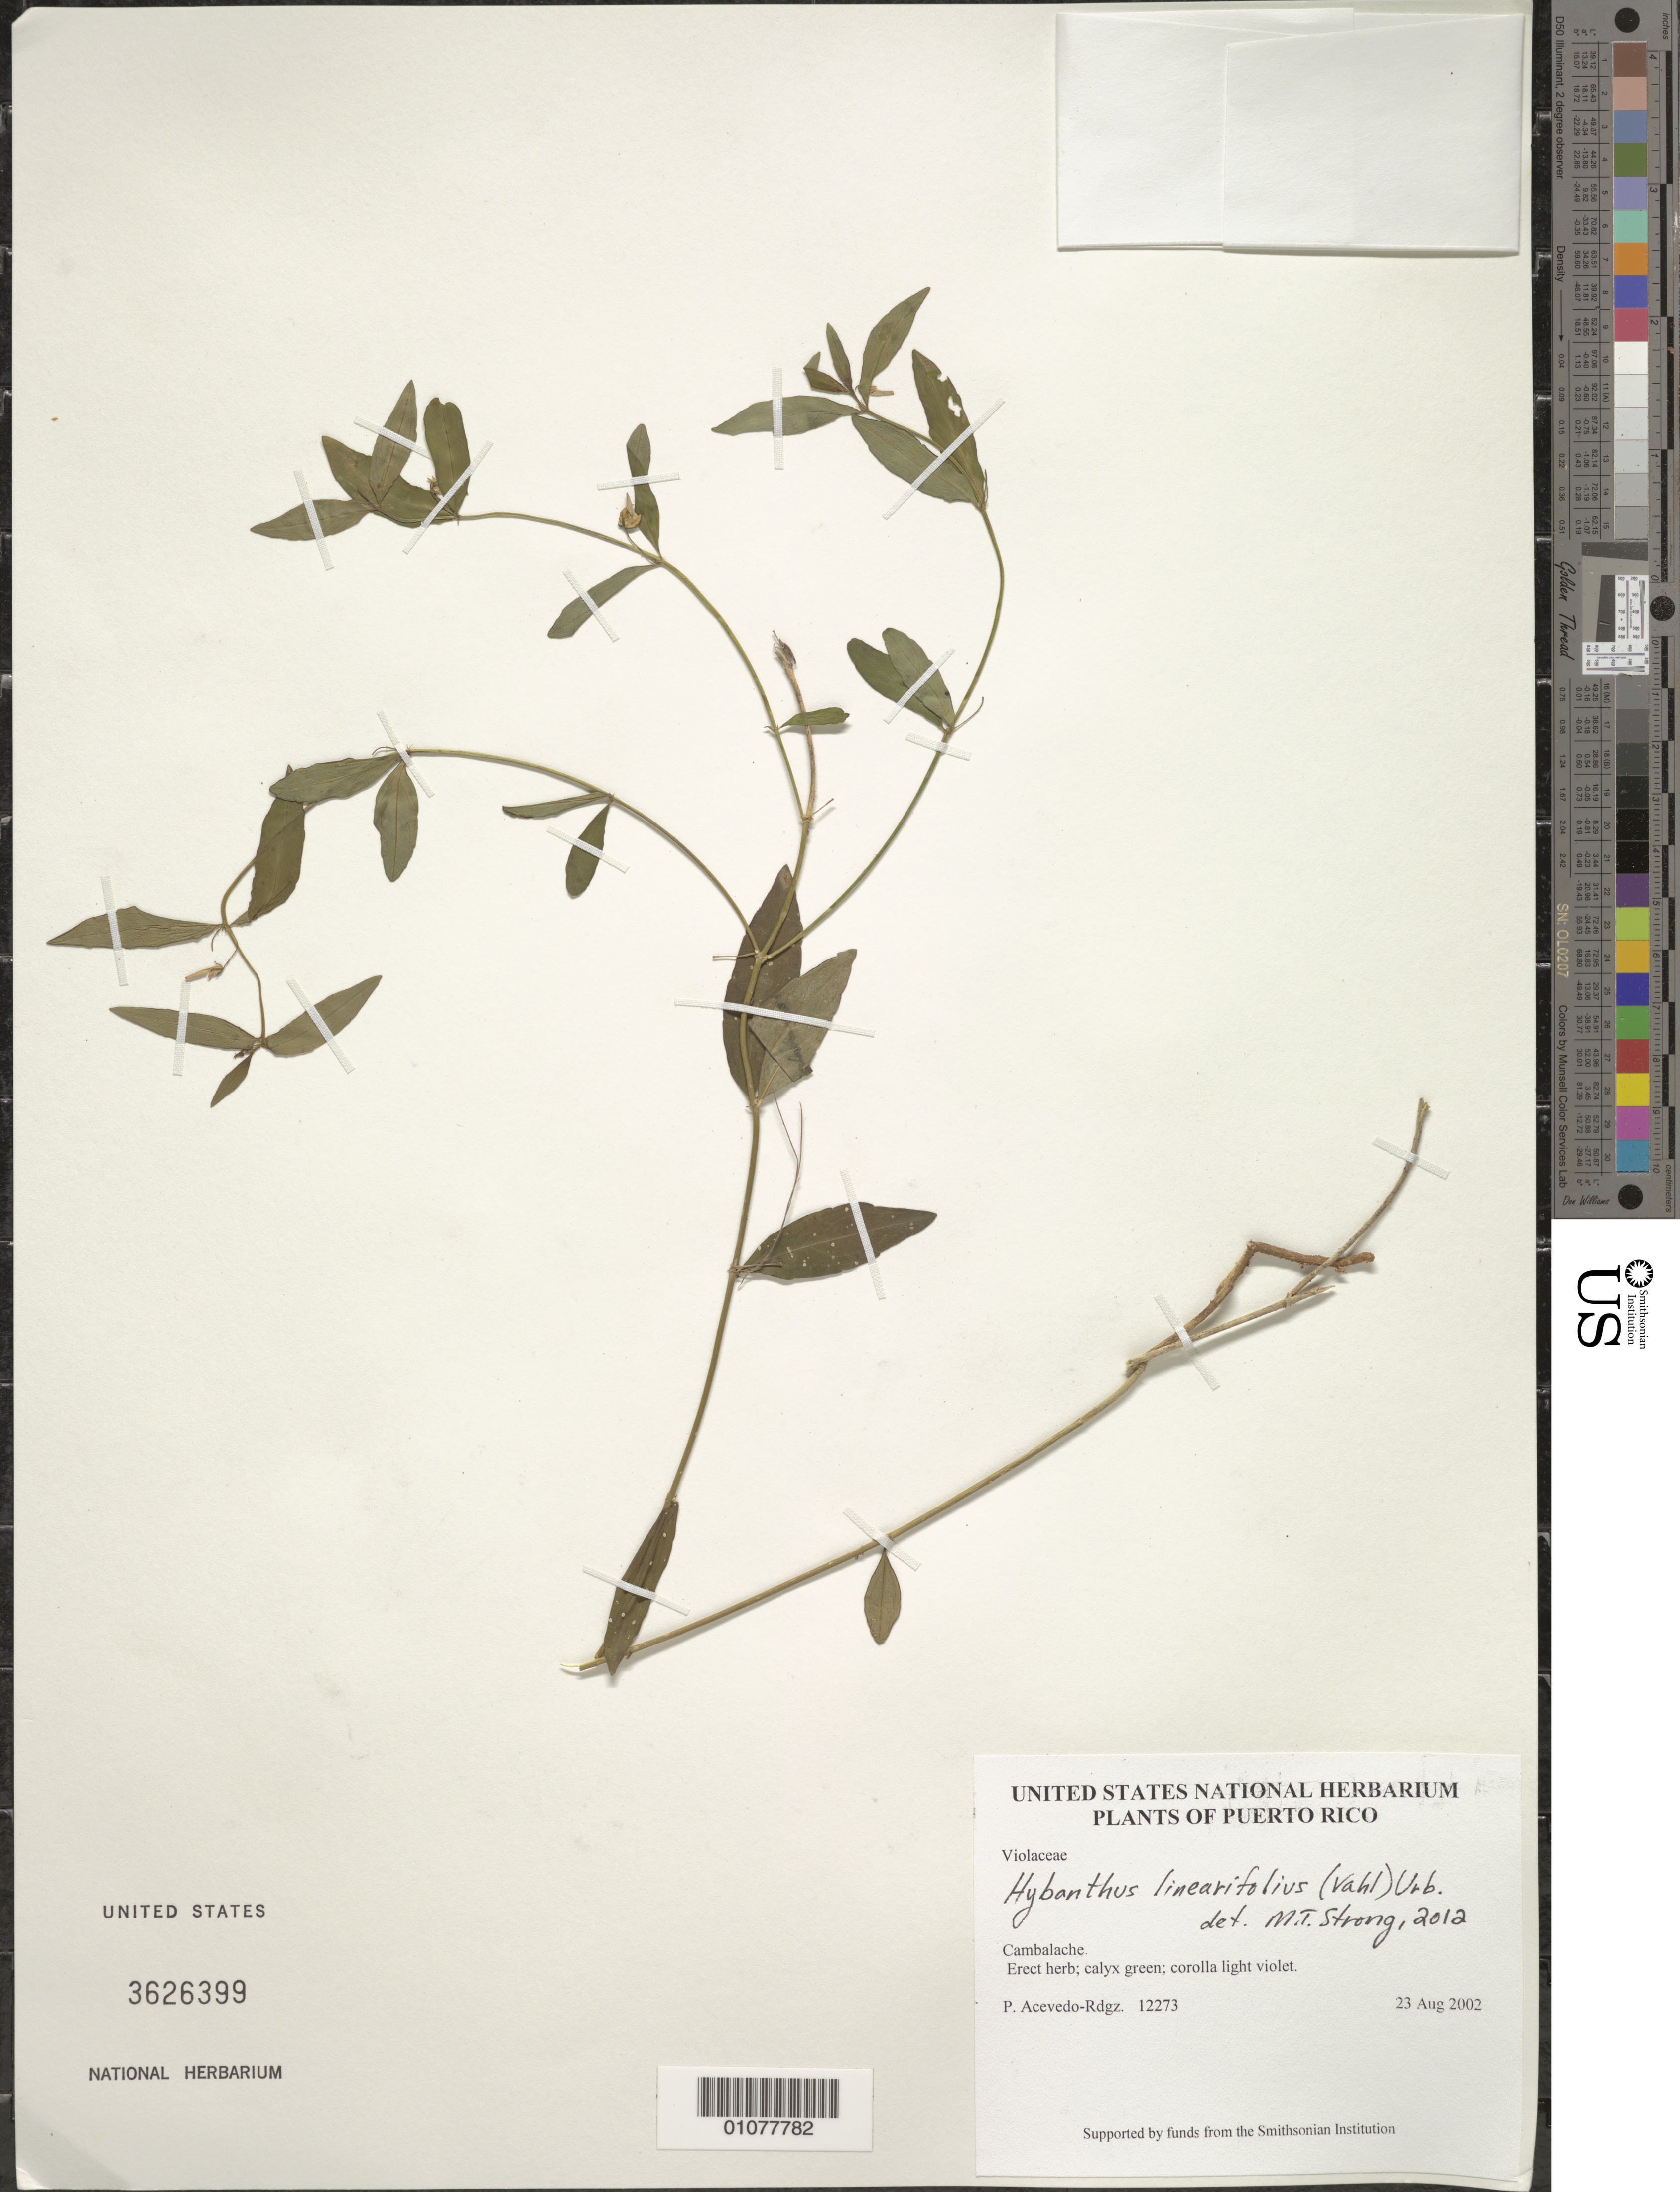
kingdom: Plantae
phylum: Tracheophyta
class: Magnoliopsida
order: Malpighiales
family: Violaceae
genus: Pombalia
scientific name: Pombalia linearifolia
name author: (Vahl) Paula-Souza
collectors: P. Acevedo-Rodr.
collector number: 12273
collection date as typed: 23 Aug 2002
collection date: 2002-08-23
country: Puerto Rico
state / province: Barceloneta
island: Puerto Rico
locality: Cambalache.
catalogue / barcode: US 3626399